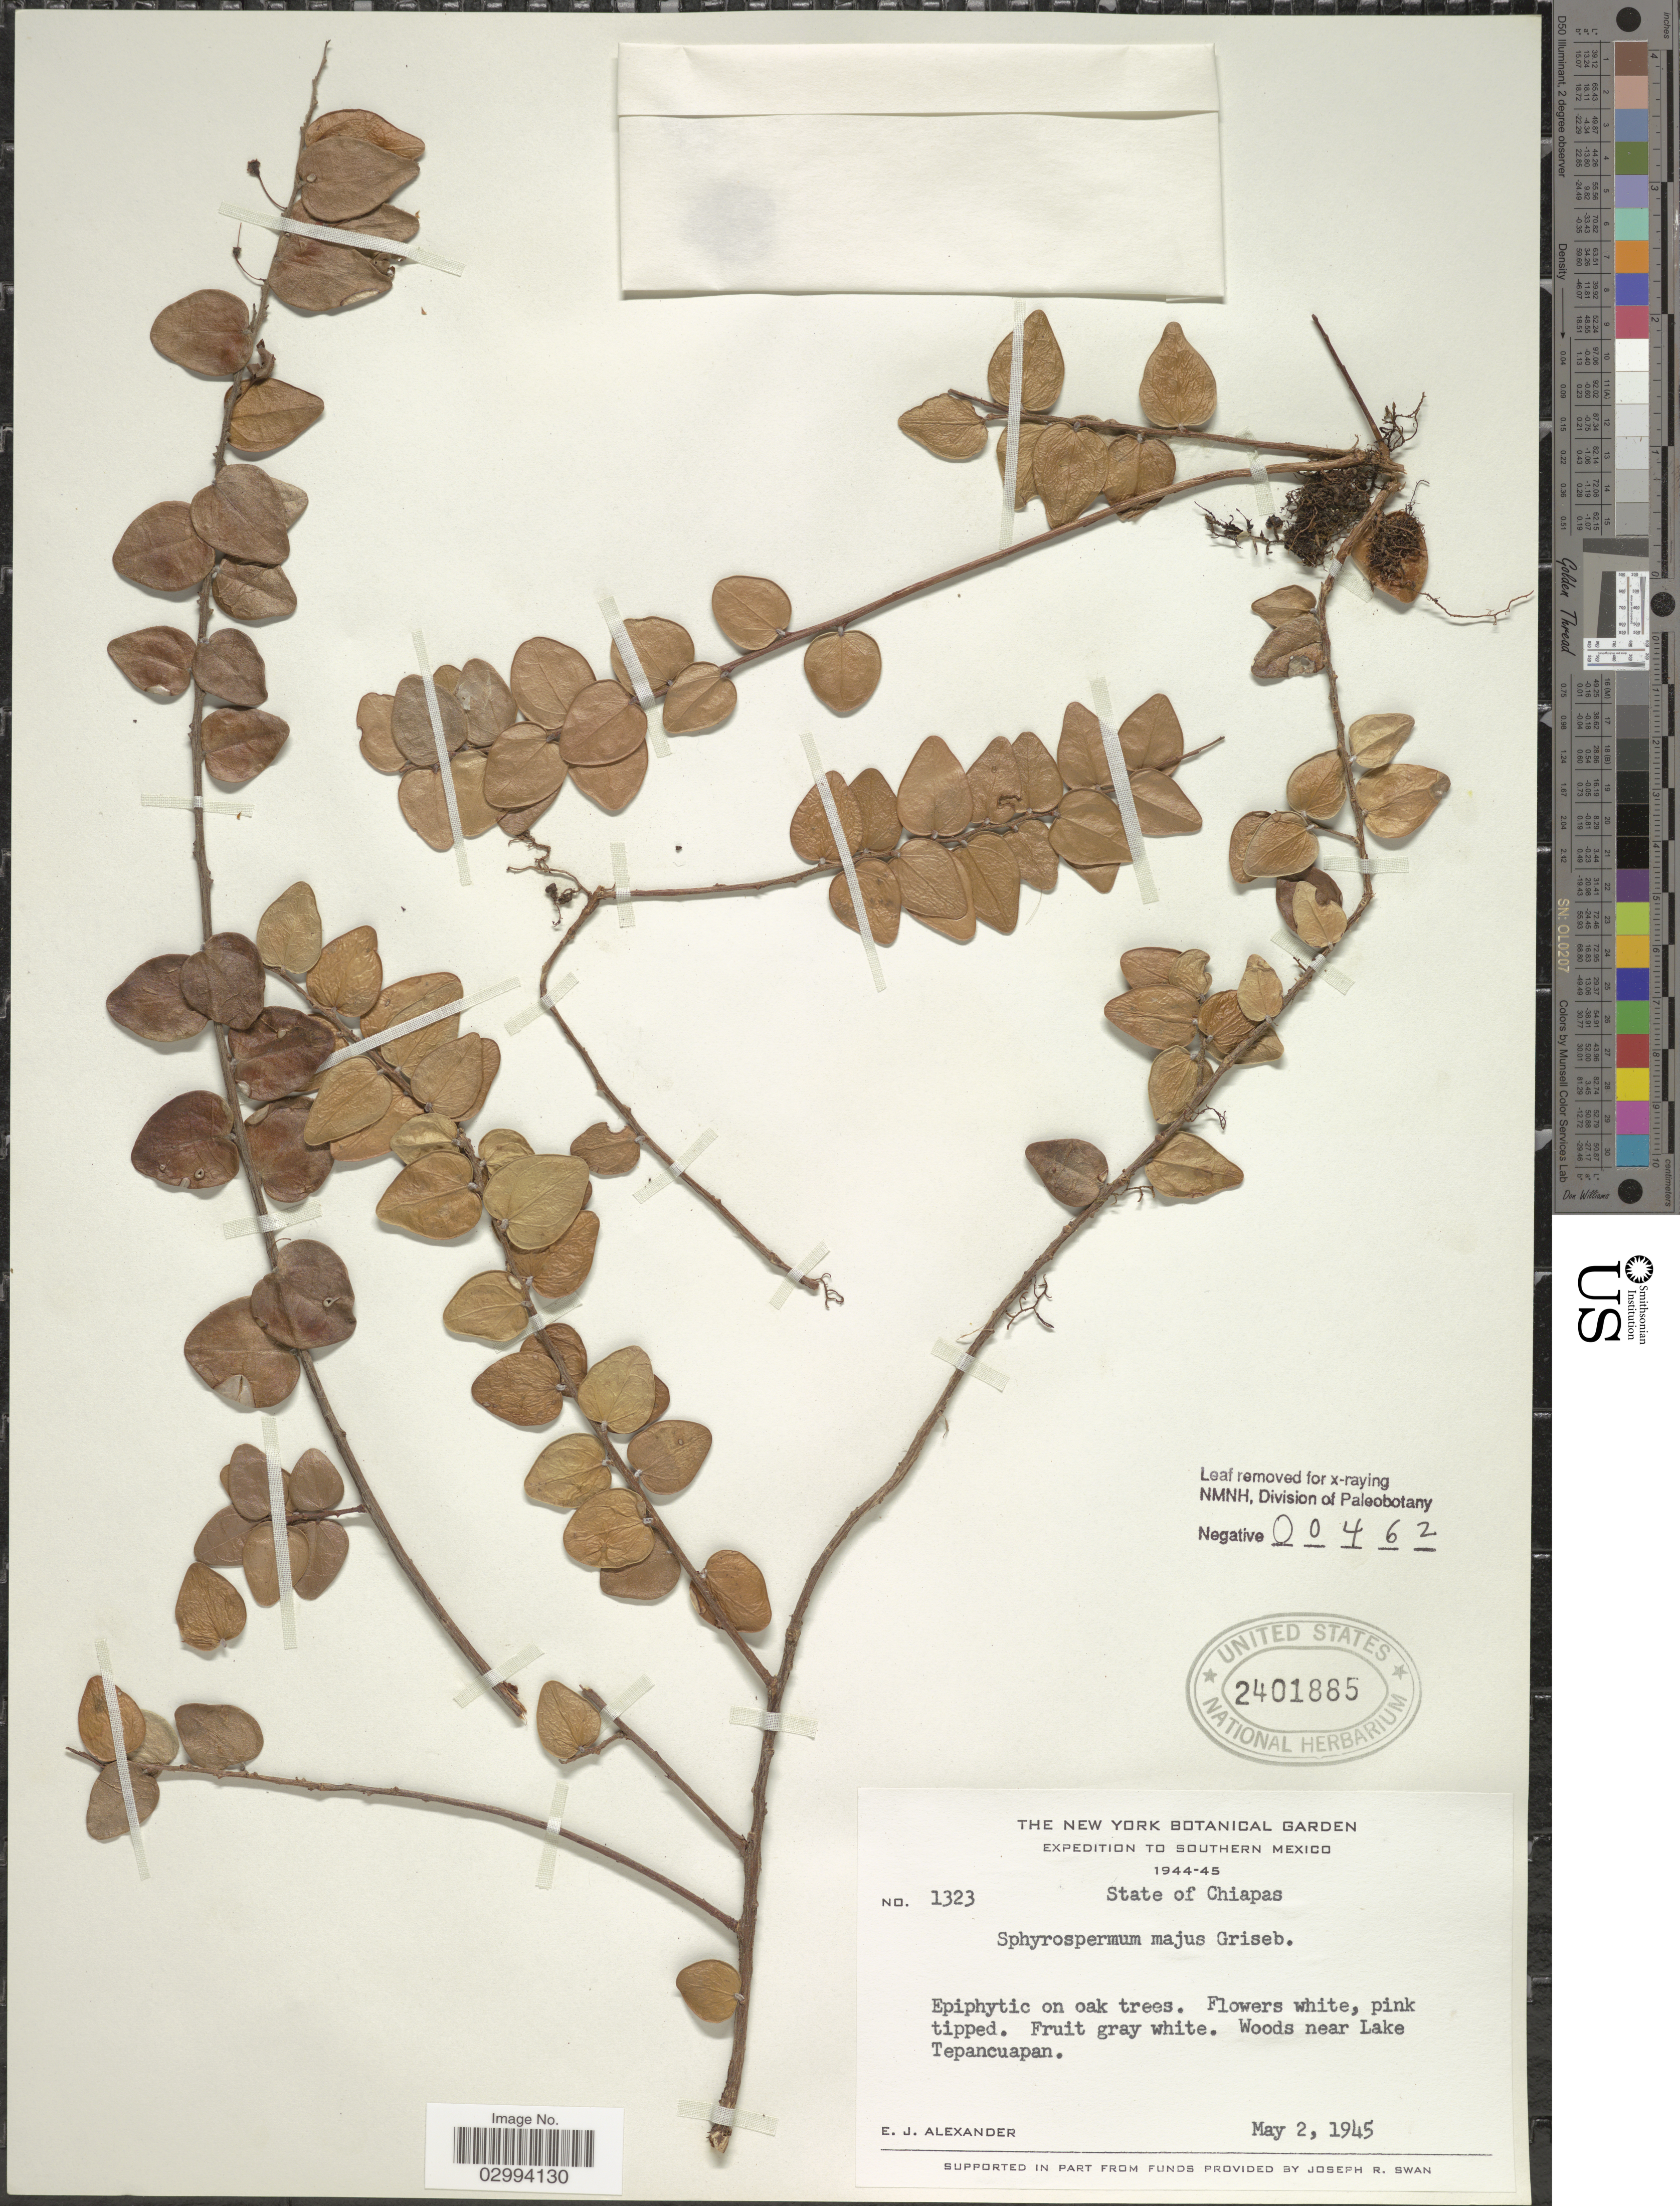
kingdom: Plantae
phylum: Tracheophyta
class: Magnoliopsida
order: Ericales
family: Ericaceae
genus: Sphyrospermum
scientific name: Sphyrospermum majus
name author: Griseb.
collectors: E. J. Alexander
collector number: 1323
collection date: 1945-05-02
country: Mexico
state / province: Chiapas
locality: Southern Mexico, woods near Lake Tepancuapan.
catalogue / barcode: US 2401885